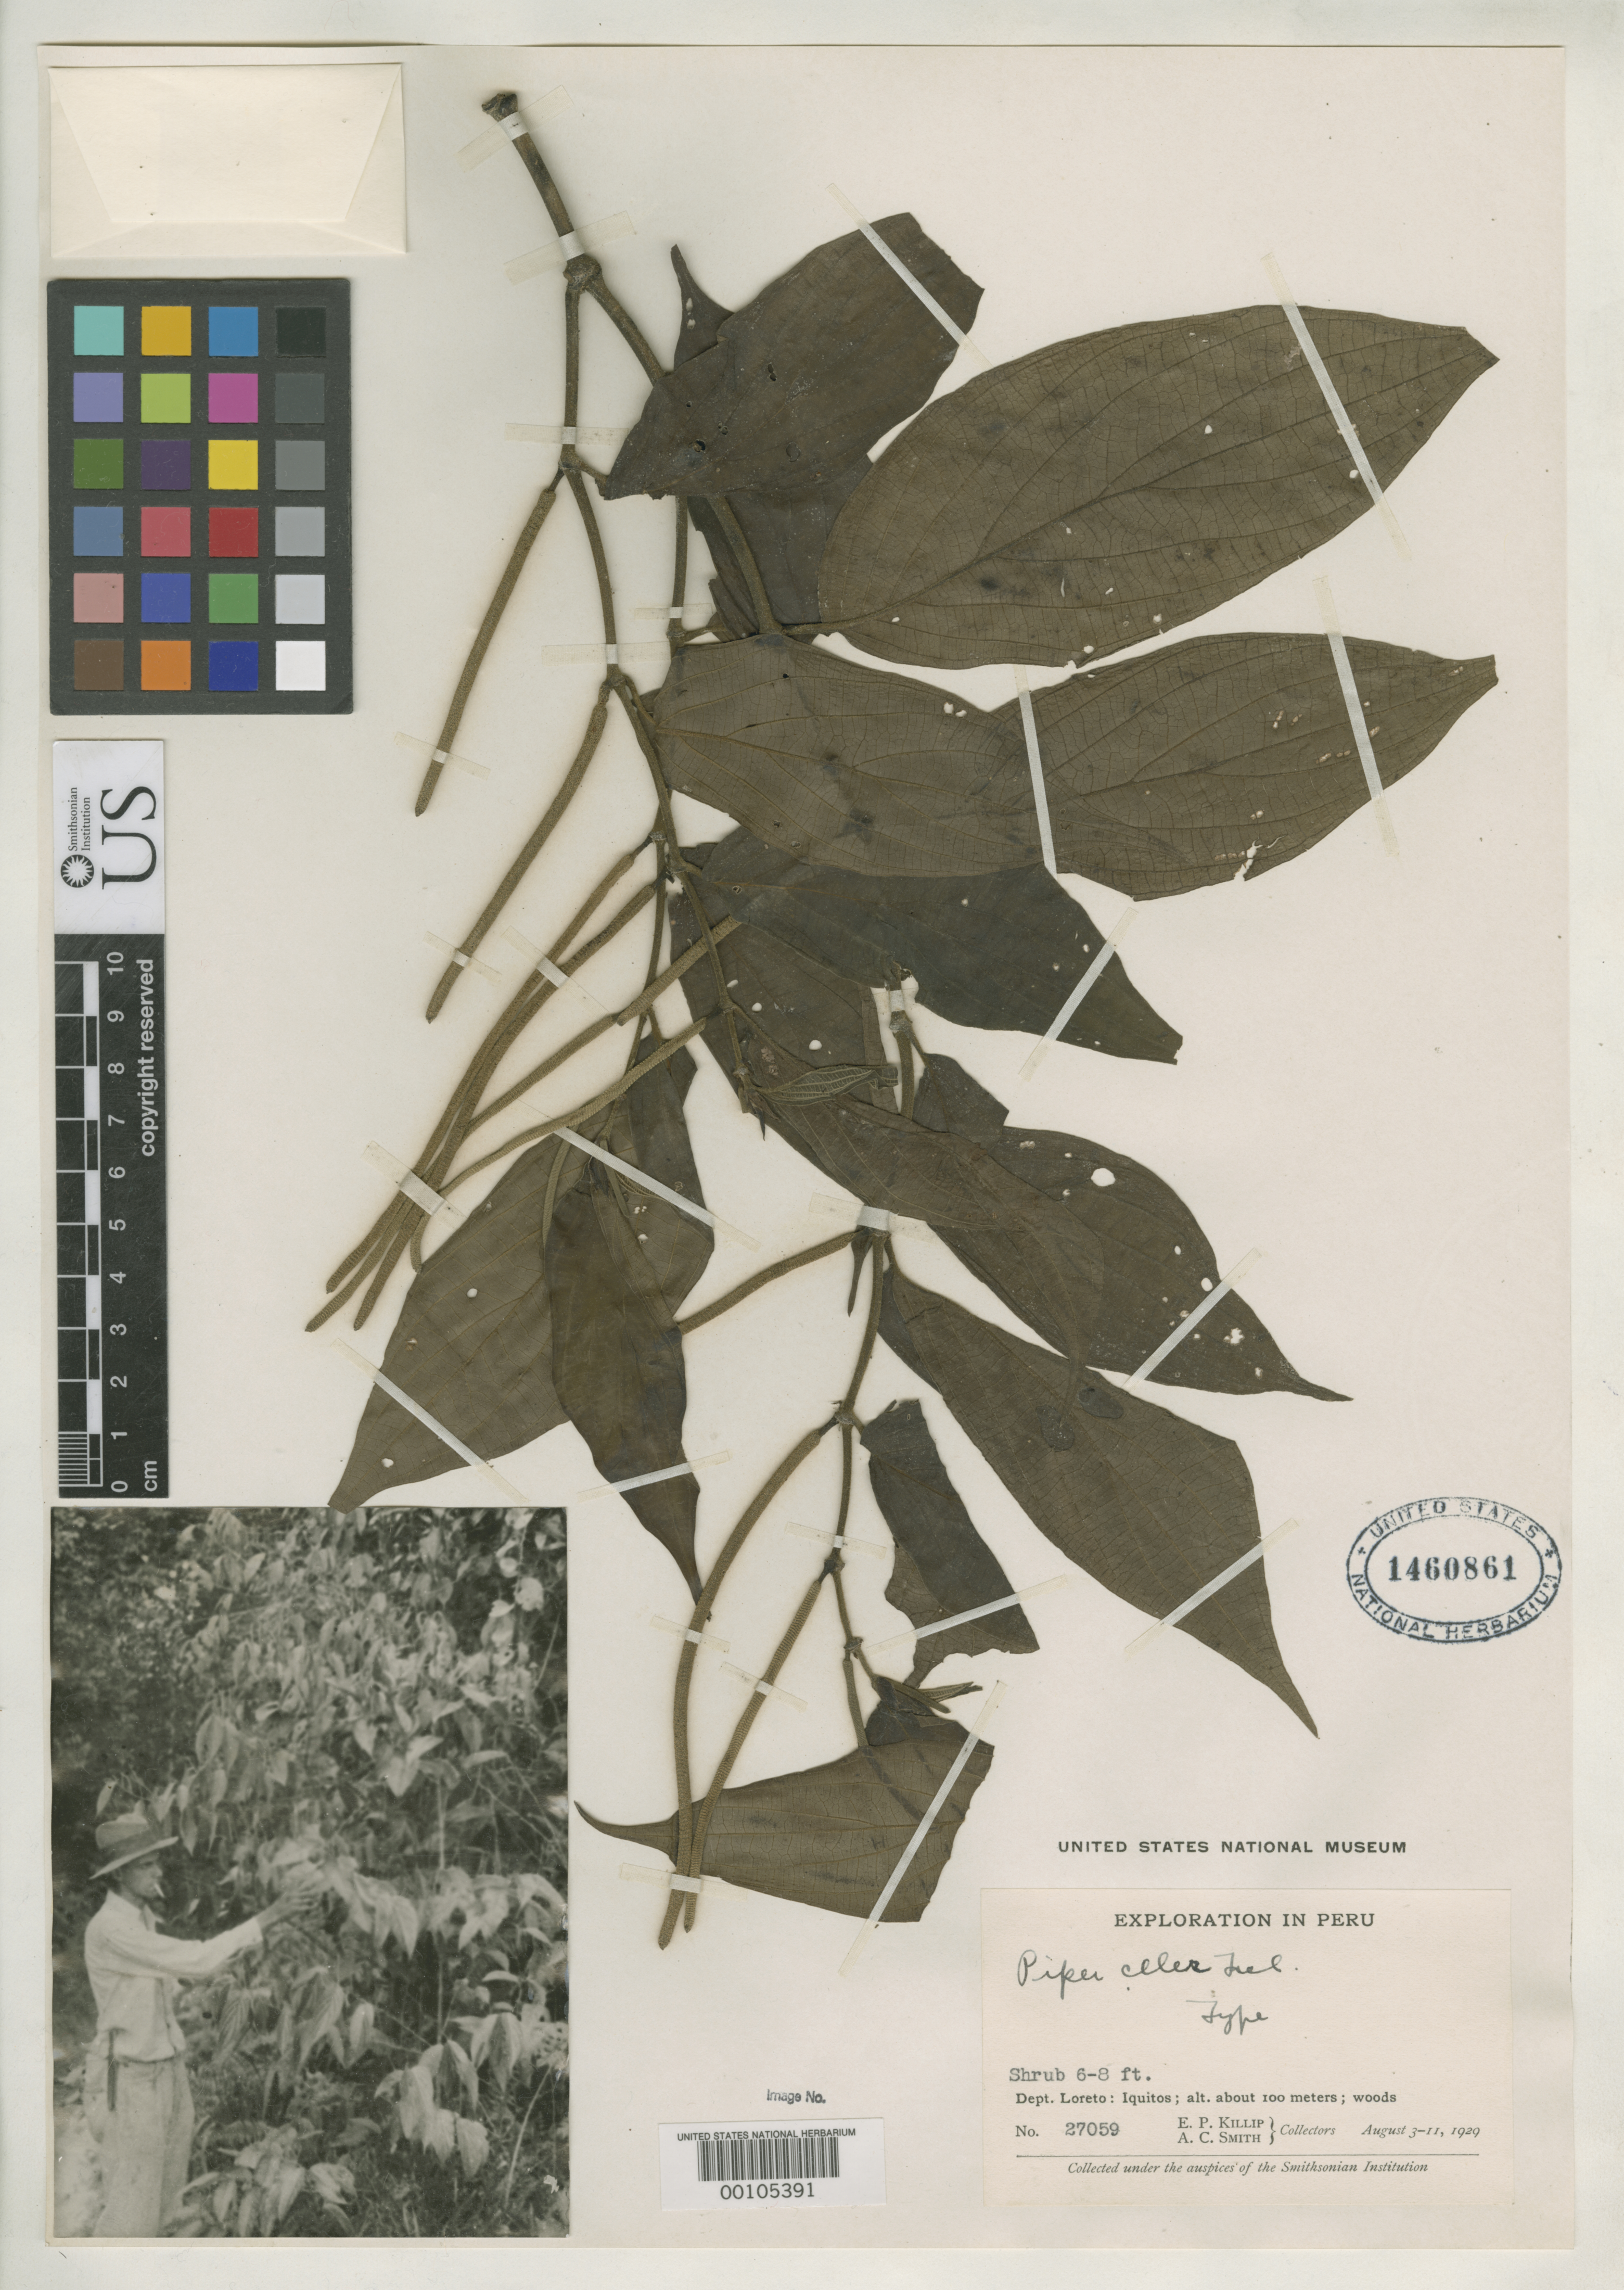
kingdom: Plantae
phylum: Tracheophyta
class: Magnoliopsida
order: Piperales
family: Piperaceae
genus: Piper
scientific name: Piper celer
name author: Trel. in J.F. Macbr.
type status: Paratype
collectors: E. P. Killip & A. C. Smith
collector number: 27059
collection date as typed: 03 Aug 1929 to 11 Aug 1929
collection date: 1929-08-03/1929-08-11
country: Peru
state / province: Loreto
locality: Iquitos.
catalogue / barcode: US 1460861